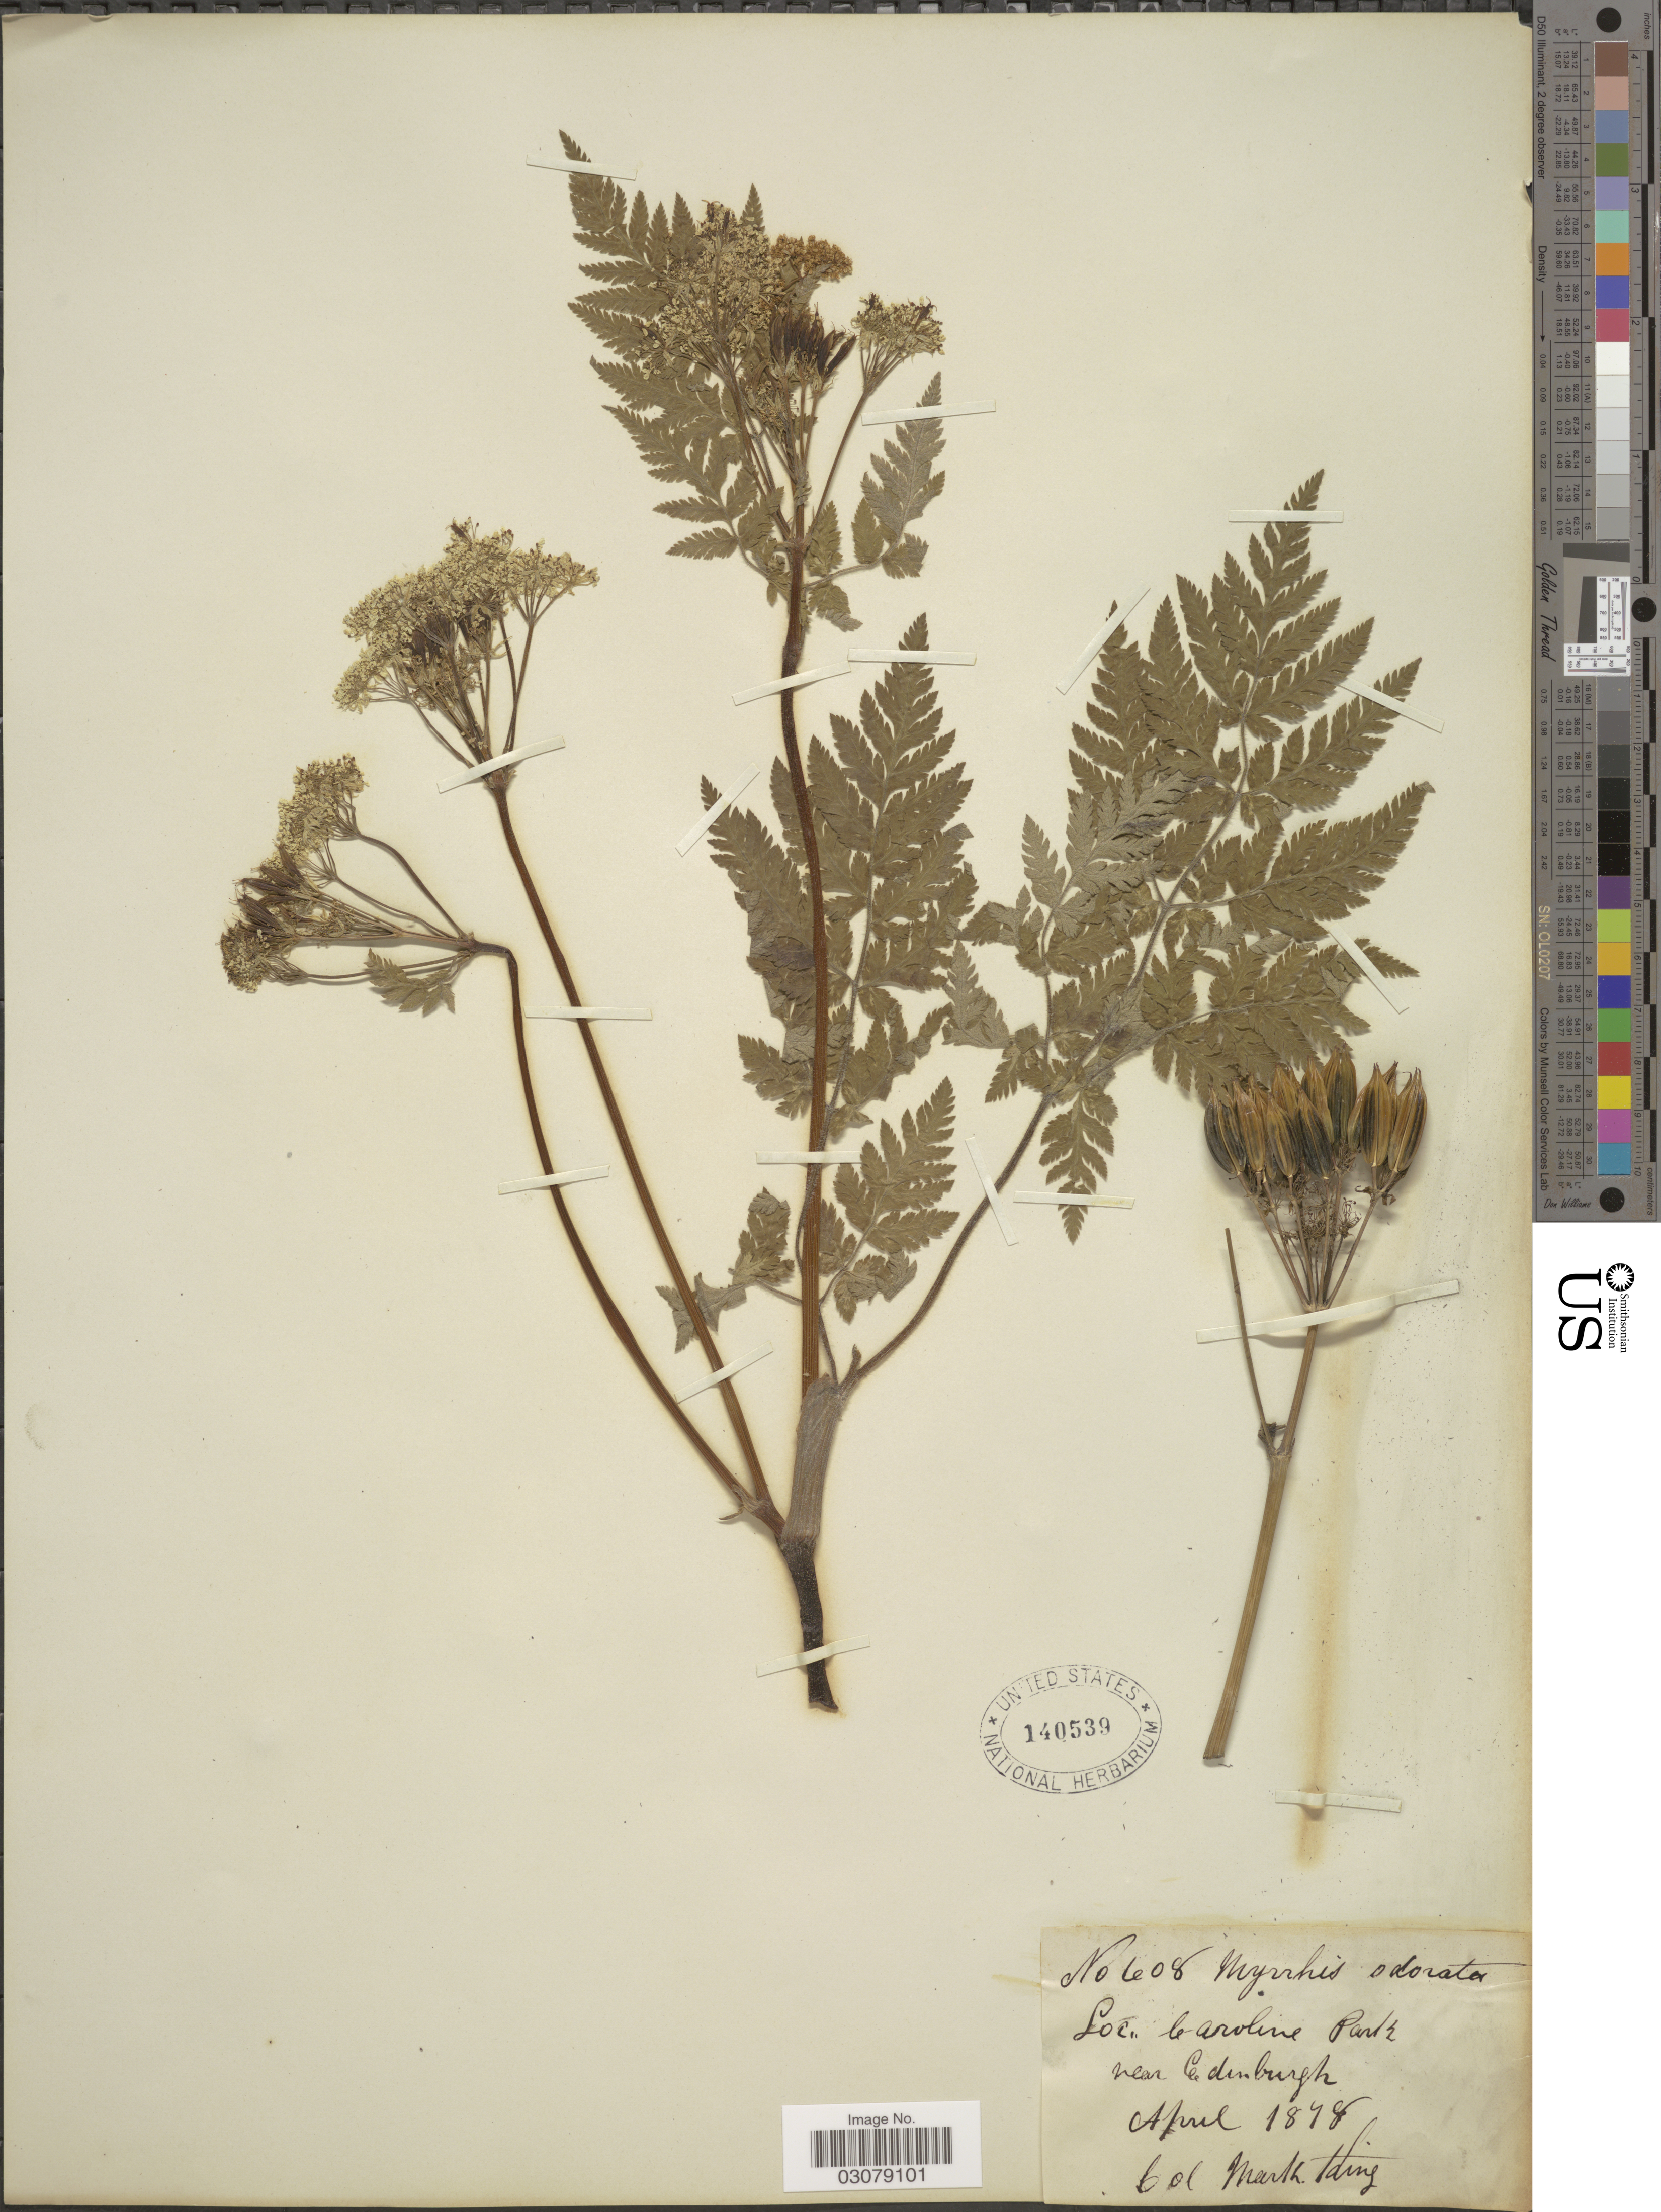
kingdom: Plantae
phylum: Tracheophyta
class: Magnoliopsida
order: Apiales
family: Apiaceae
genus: Myrrhis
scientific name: Myrrhis odorata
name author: (L.) Scop.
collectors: M. Iding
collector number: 608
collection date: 1878-04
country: United Kingdom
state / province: Scotland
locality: Caroline Park, near Edinburgh.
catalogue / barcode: US 140539